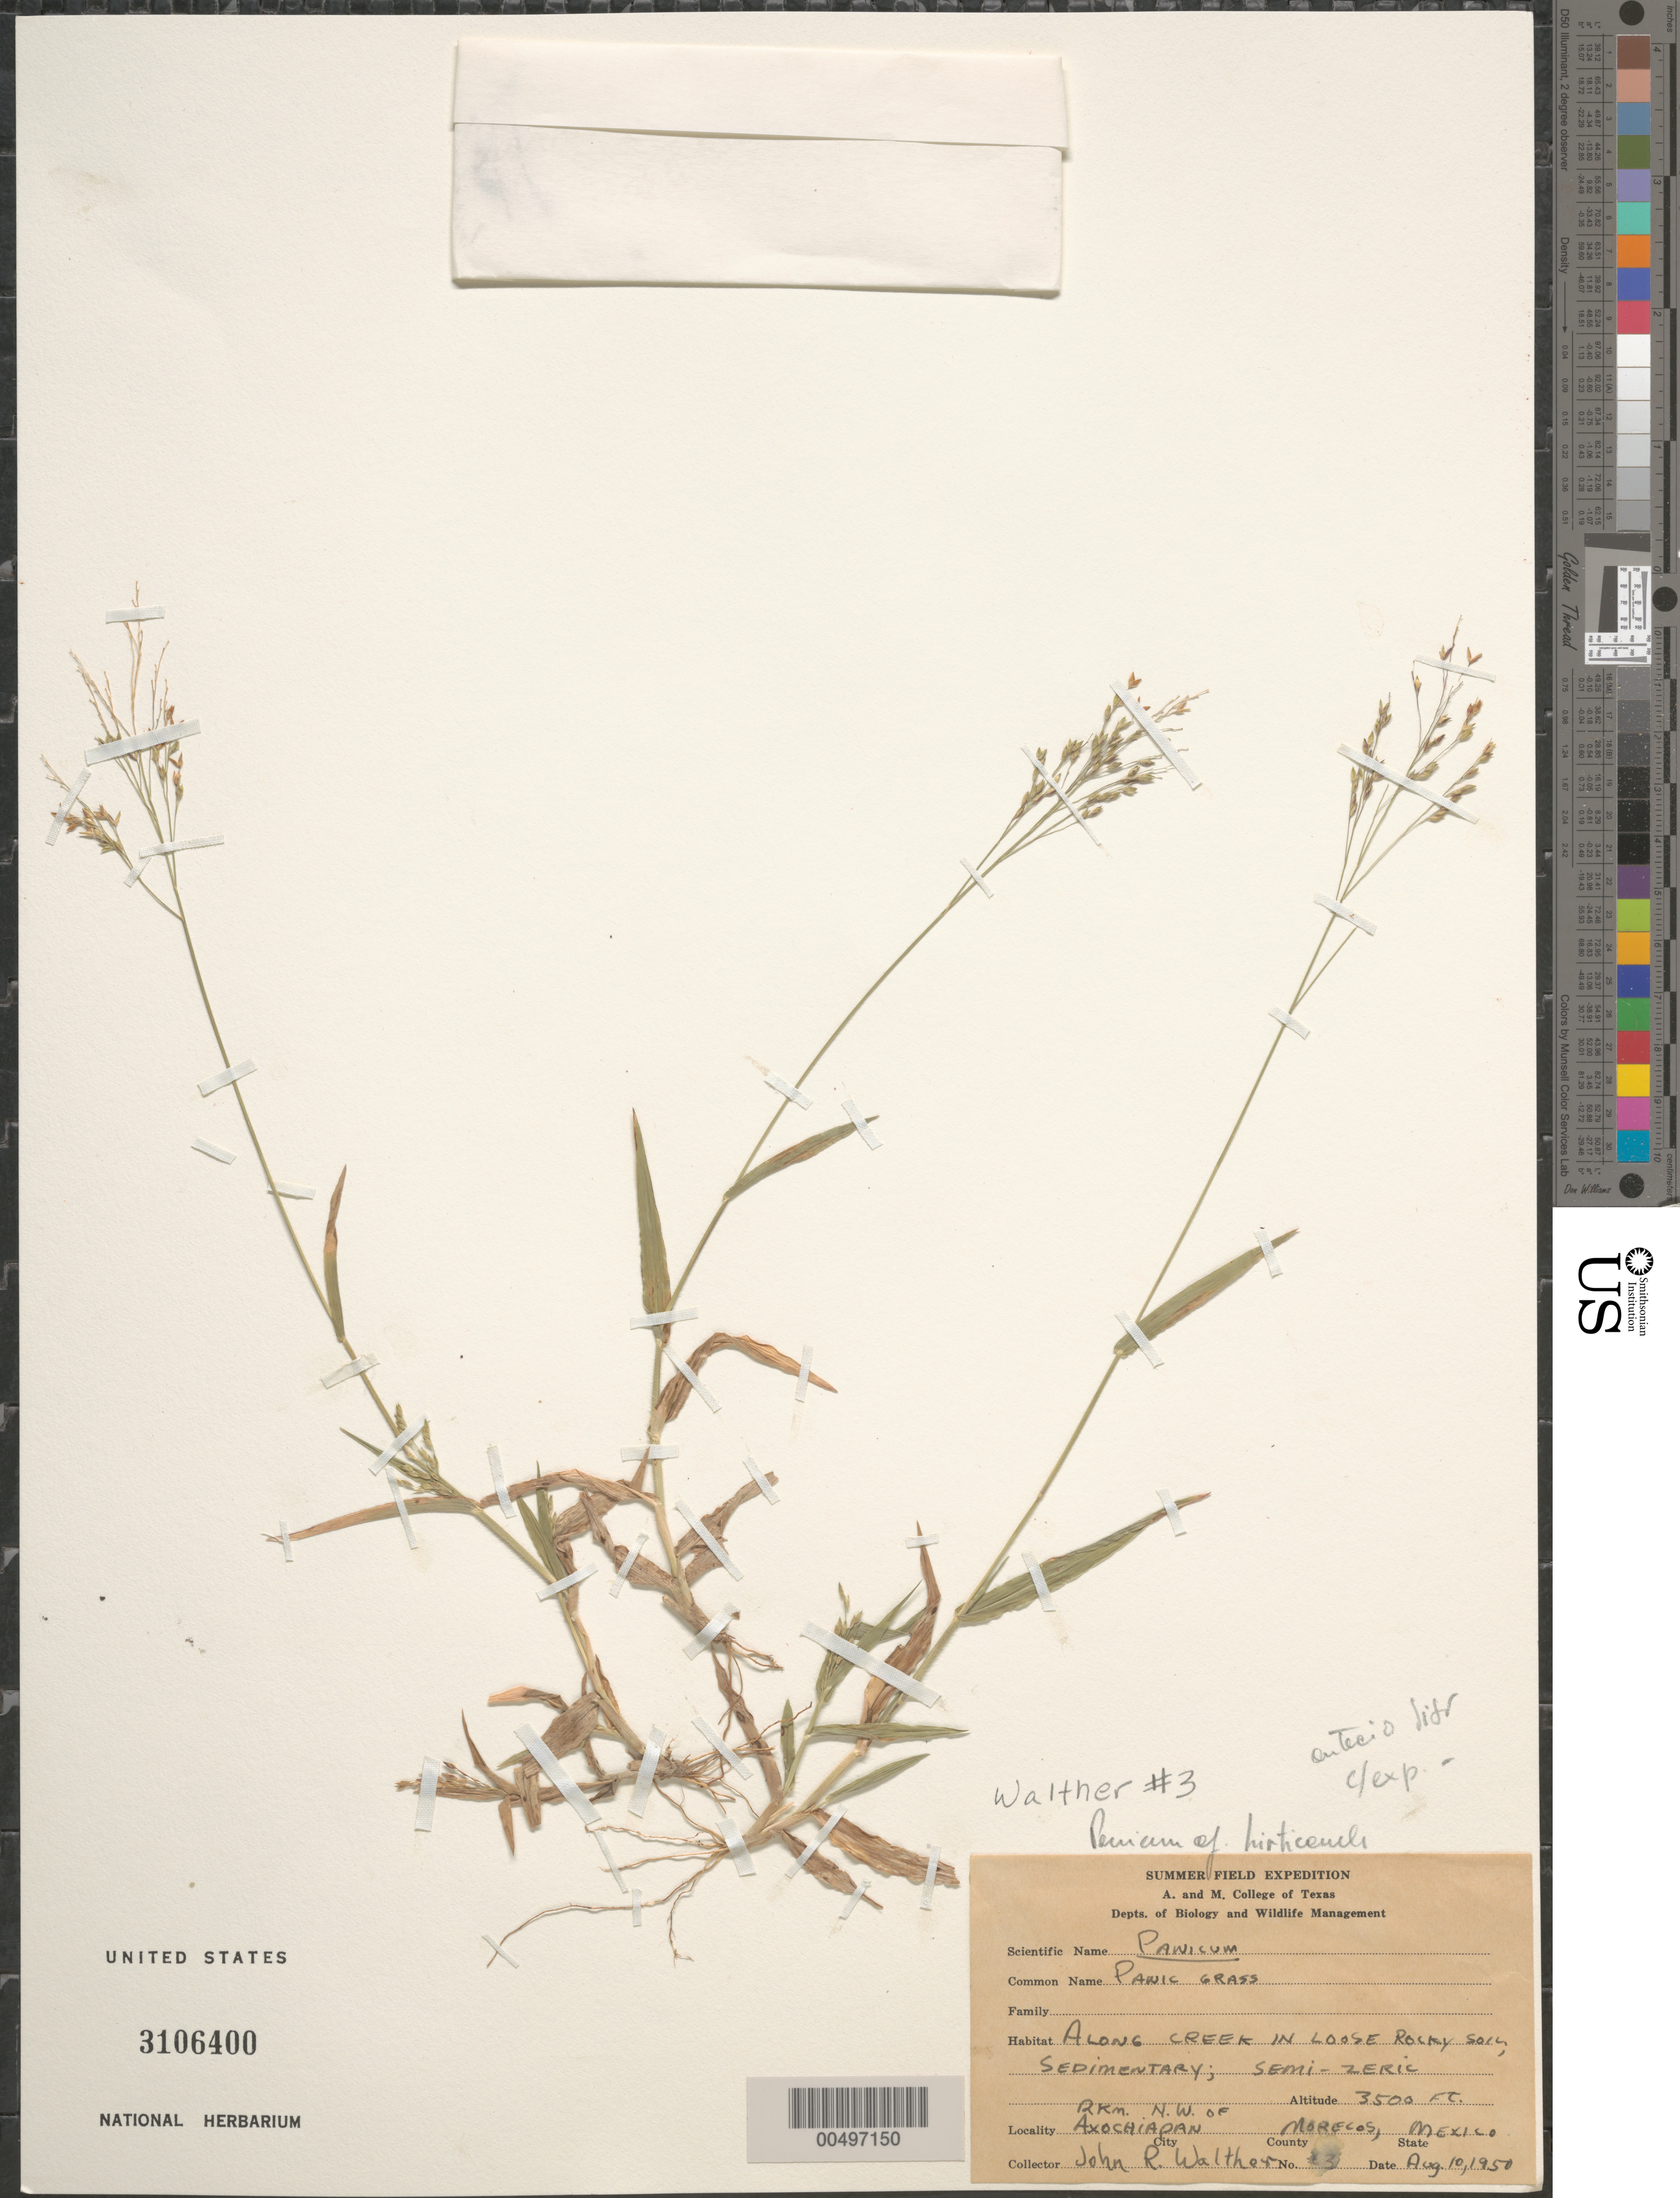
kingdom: Plantae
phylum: Tracheophyta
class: Liliopsida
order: Poales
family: Poaceae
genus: Dichanthelium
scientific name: Dichanthelium sp.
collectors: J. Walther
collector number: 3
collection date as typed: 10 Aug 1950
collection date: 1950-08-10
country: Mexico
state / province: Morelos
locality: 12 km NW of Axochiapan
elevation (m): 1067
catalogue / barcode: US 3106400